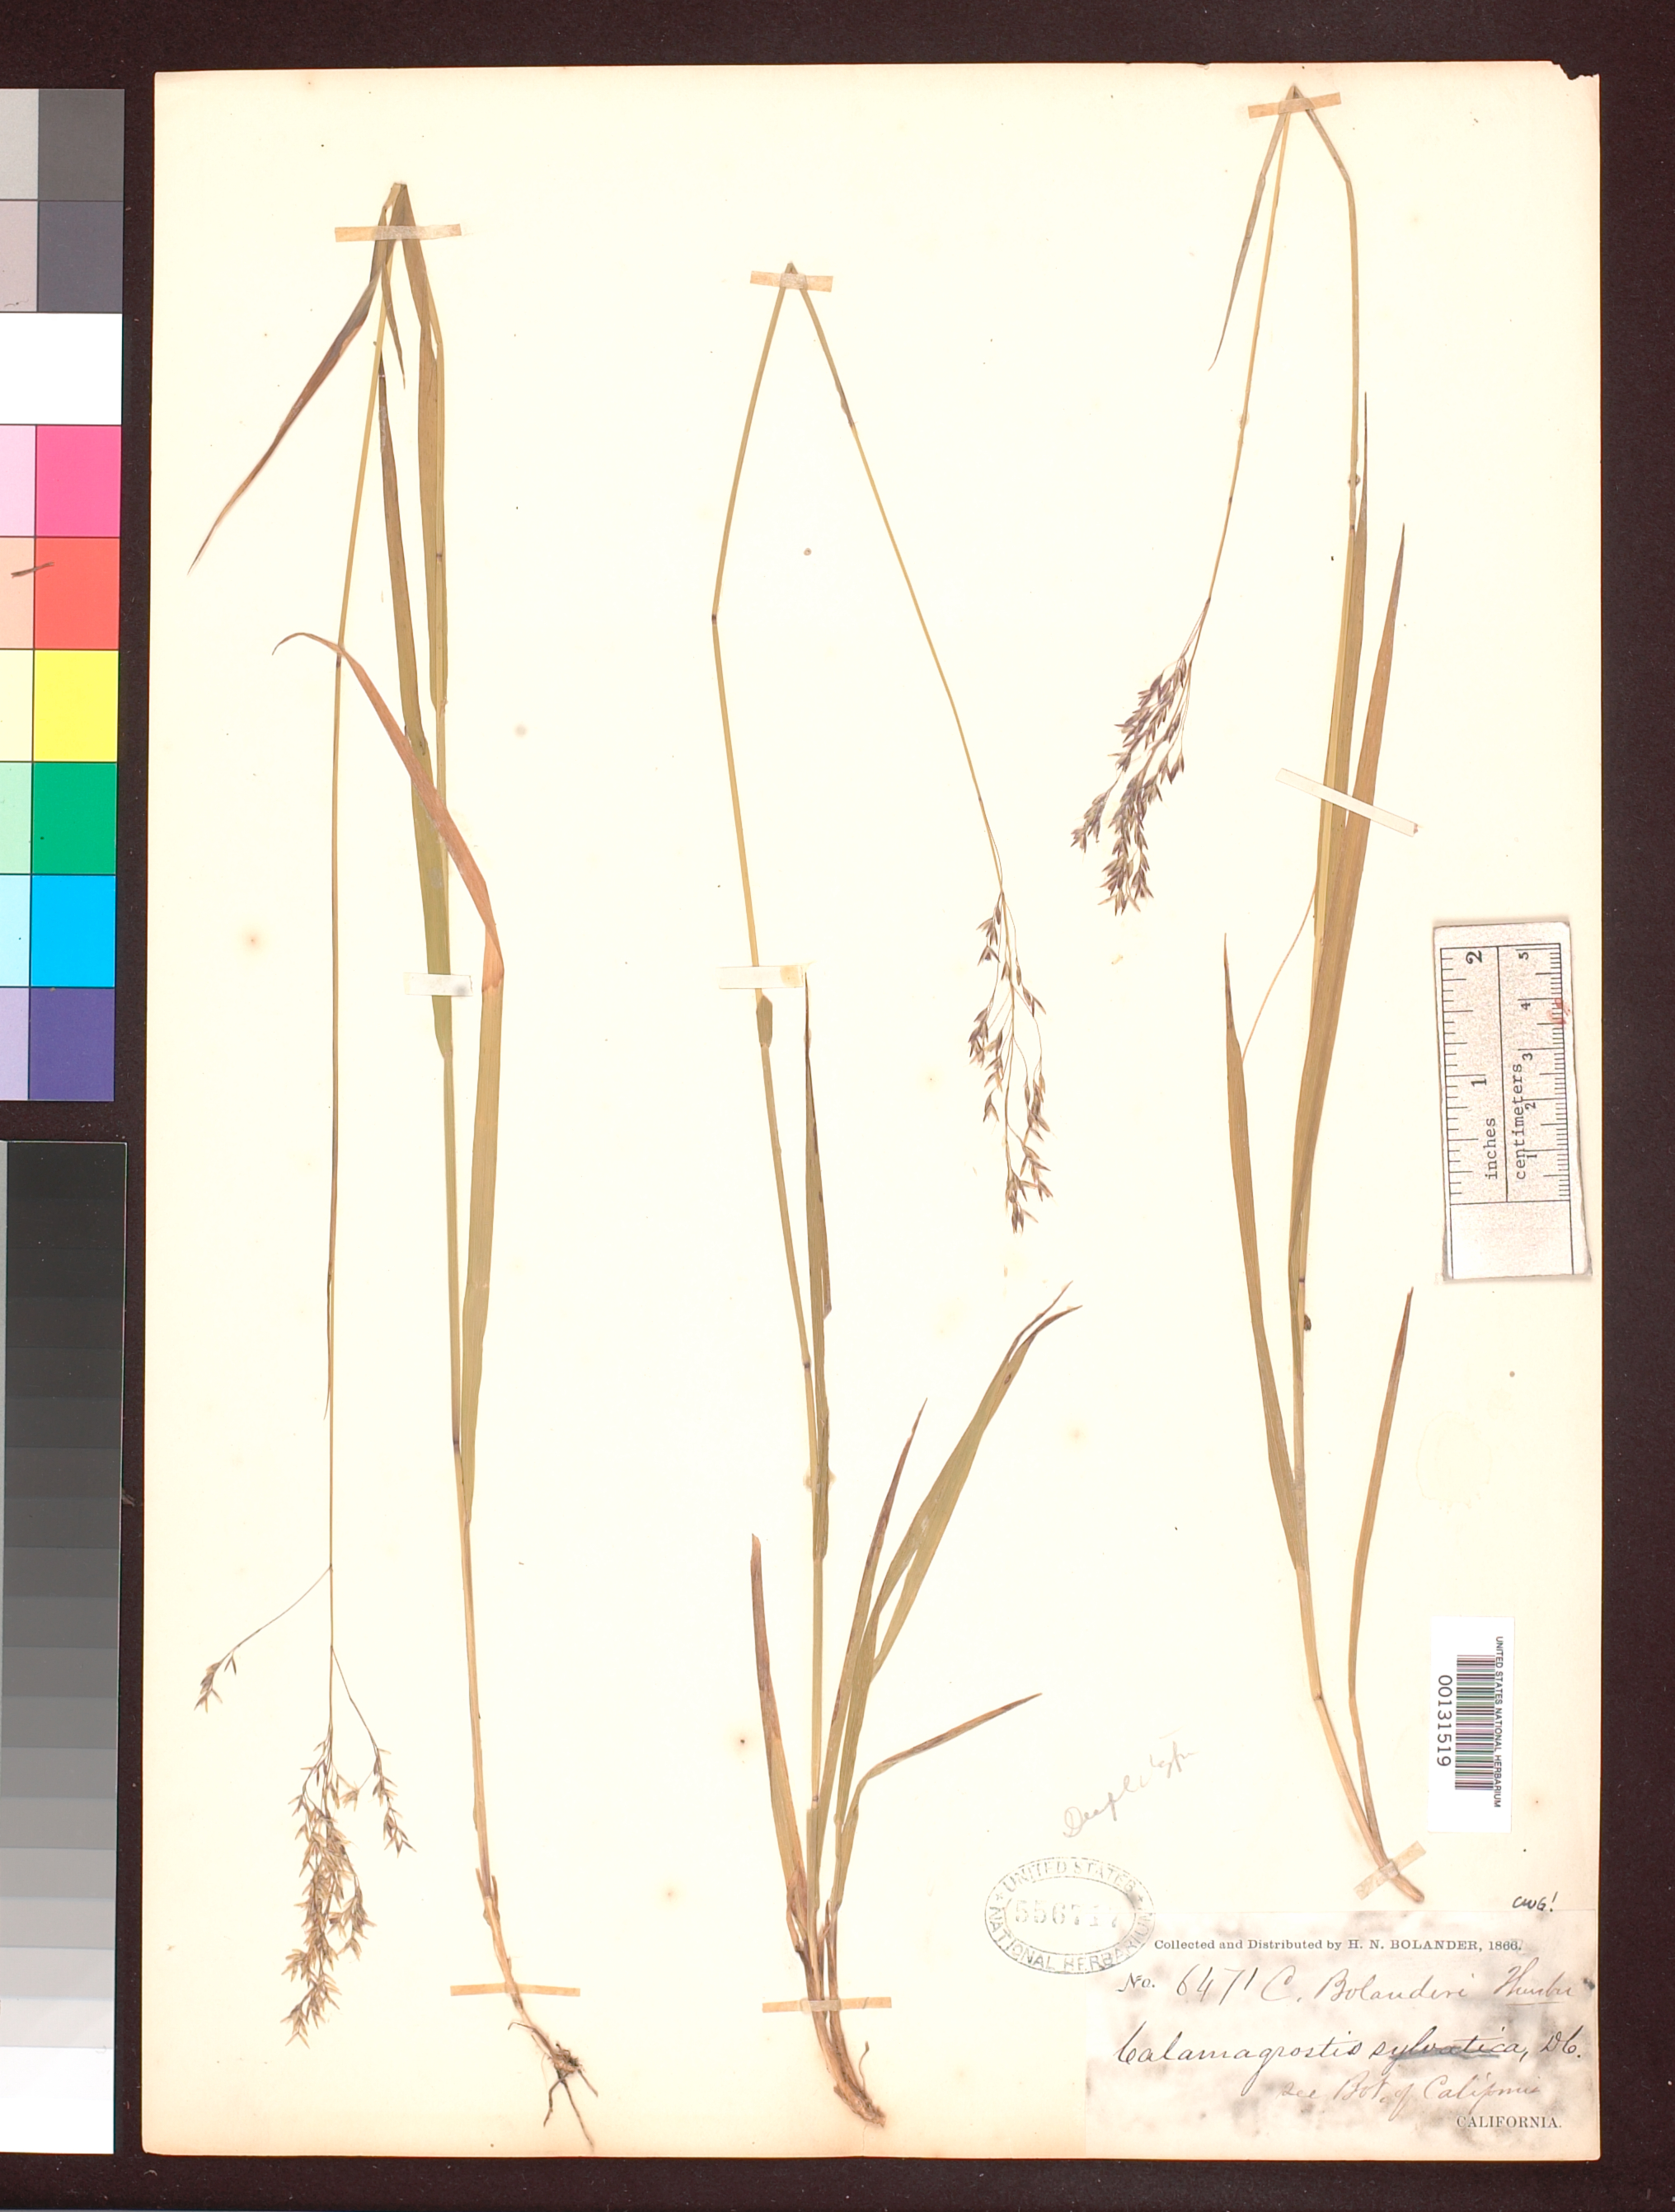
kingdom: Plantae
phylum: Tracheophyta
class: Liliopsida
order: Poales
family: Poaceae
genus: Calamagrostis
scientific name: Calamagrostis bolanderi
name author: Thurb. in S. Watson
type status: Isotype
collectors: H. Bolander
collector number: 6471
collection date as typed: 1866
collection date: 1866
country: United States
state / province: California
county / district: Mendocino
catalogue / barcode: US 556717